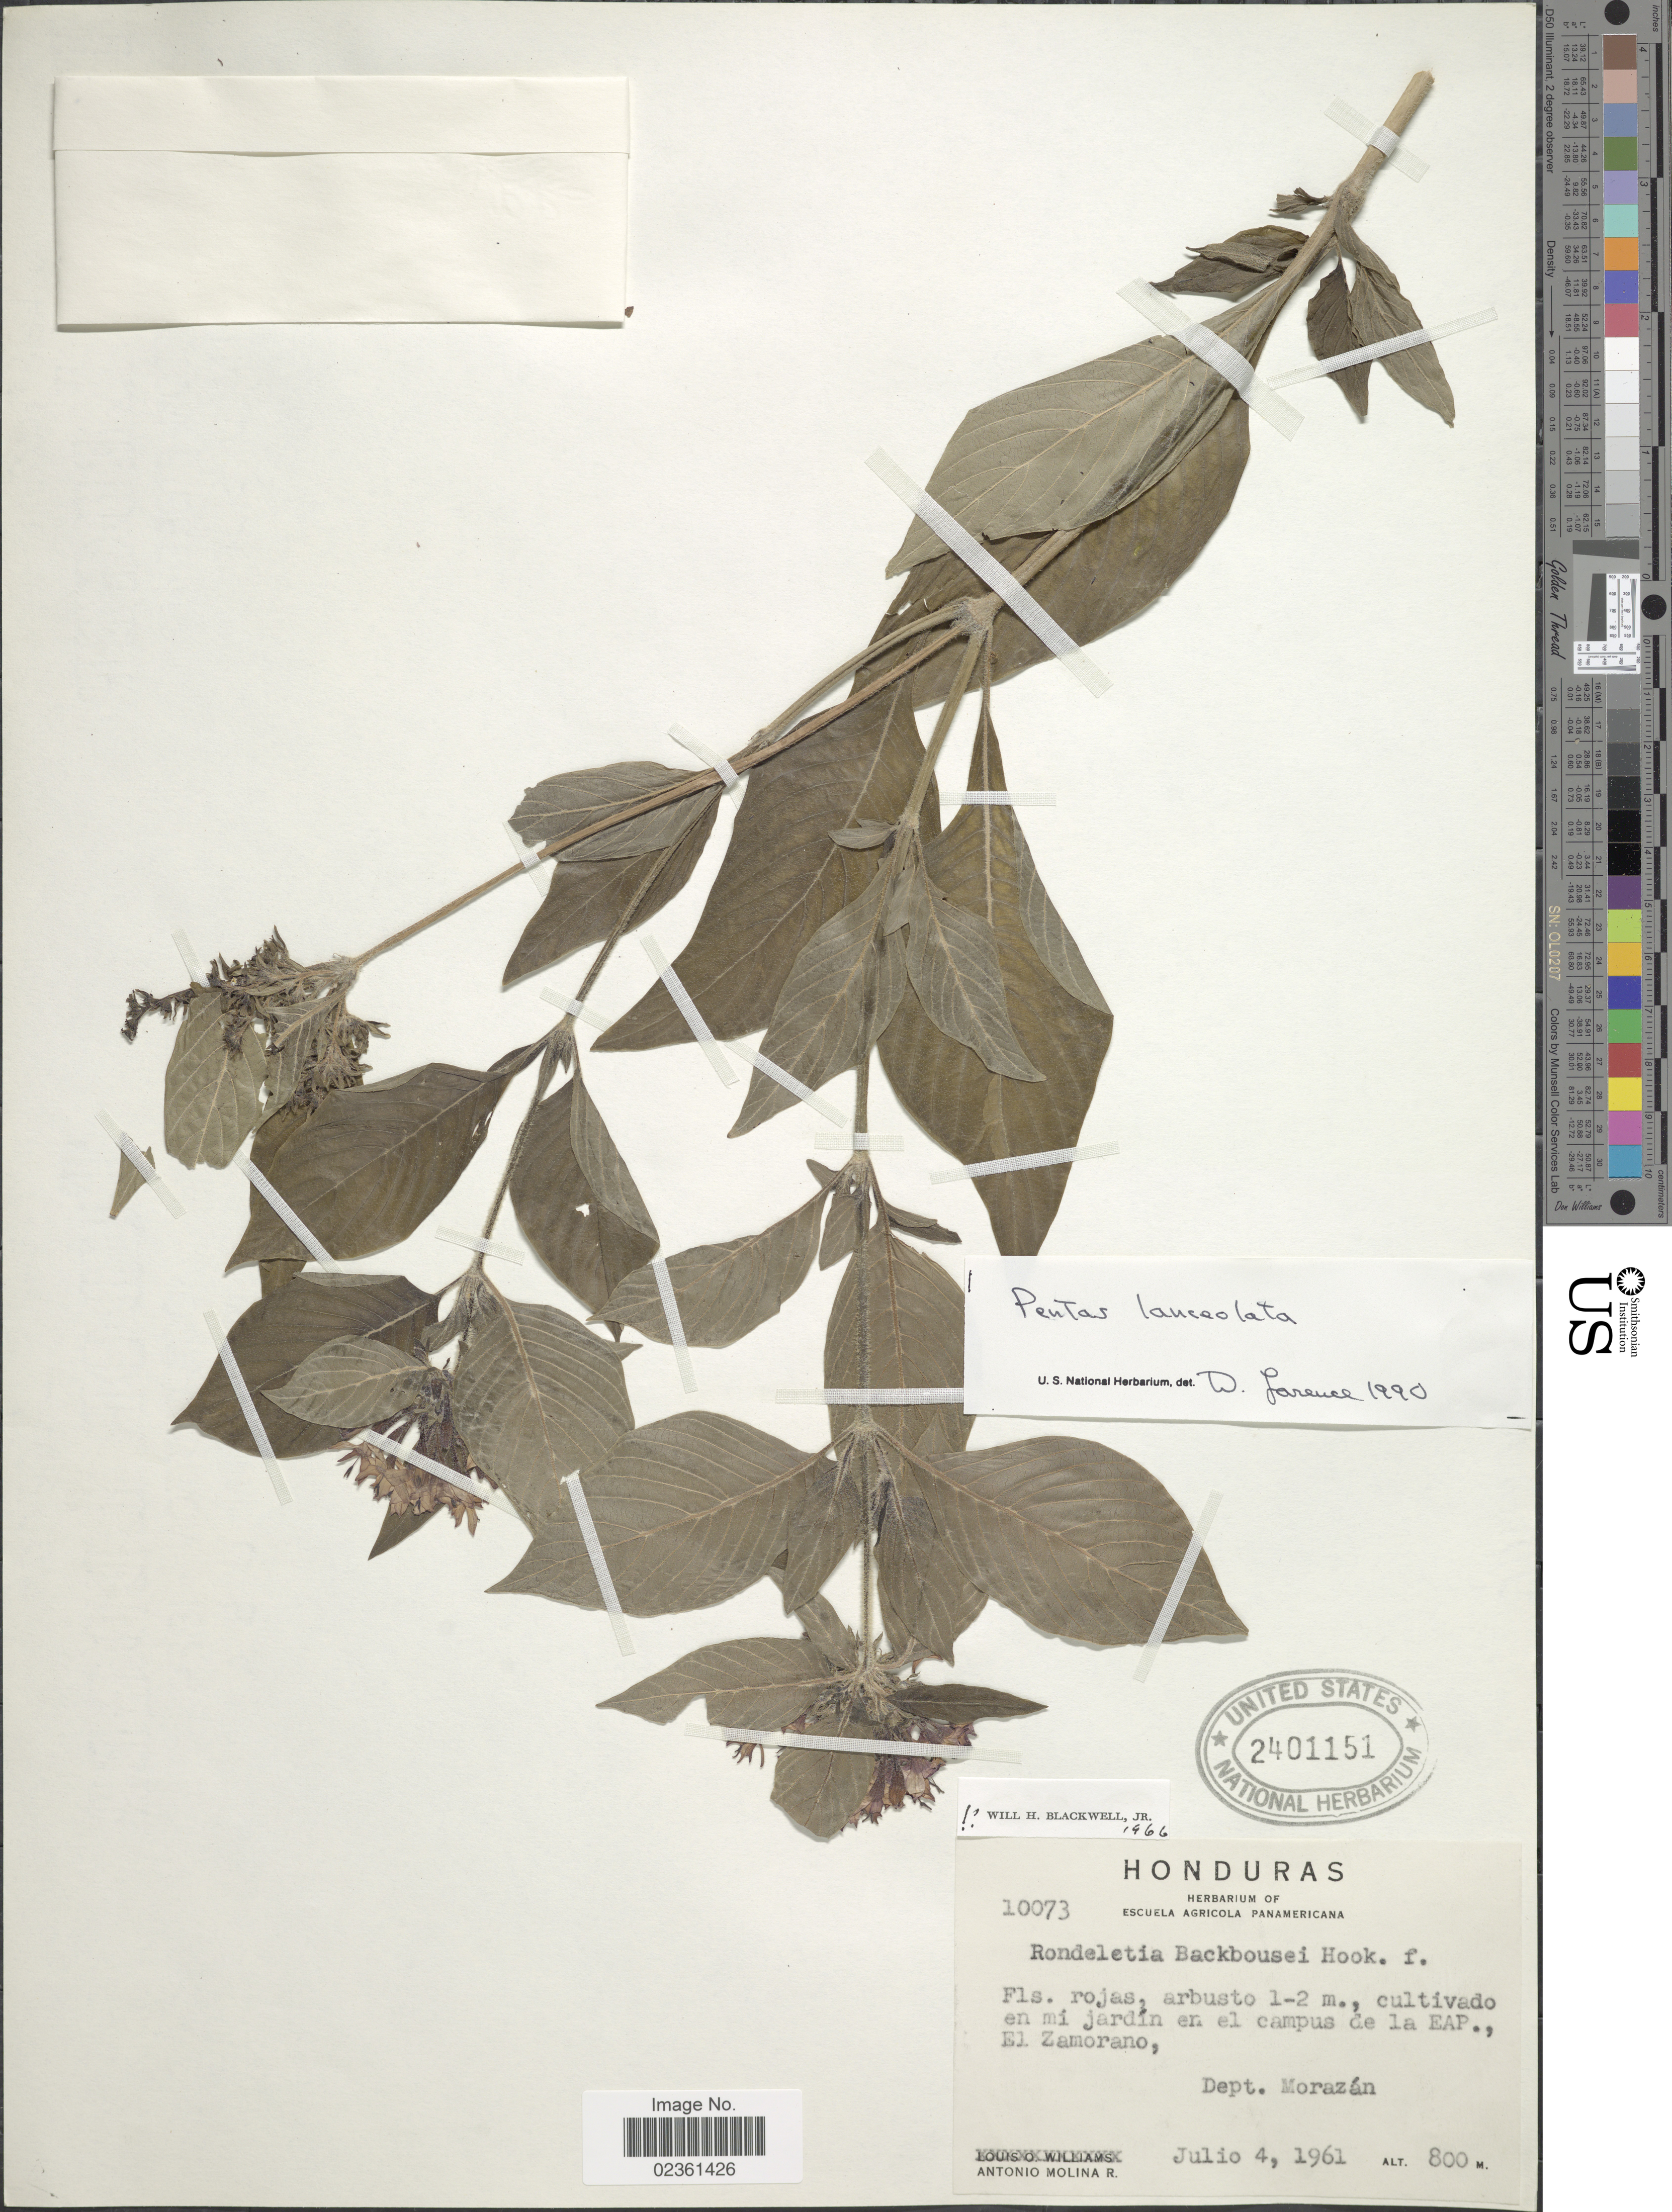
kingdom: Plantae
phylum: Tracheophyta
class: Magnoliopsida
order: Gentianales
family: Rubiaceae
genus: Pentas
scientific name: Pentas lanceolata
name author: (Forssk.) Deflers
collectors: A. Molina R.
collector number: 10073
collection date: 1961-07-04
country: Honduras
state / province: Fco. Morazán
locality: Cultivado en mi jardin en el campus de la EAP., El Zamorano, Dept. Morazan.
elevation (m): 800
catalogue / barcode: US 2401151